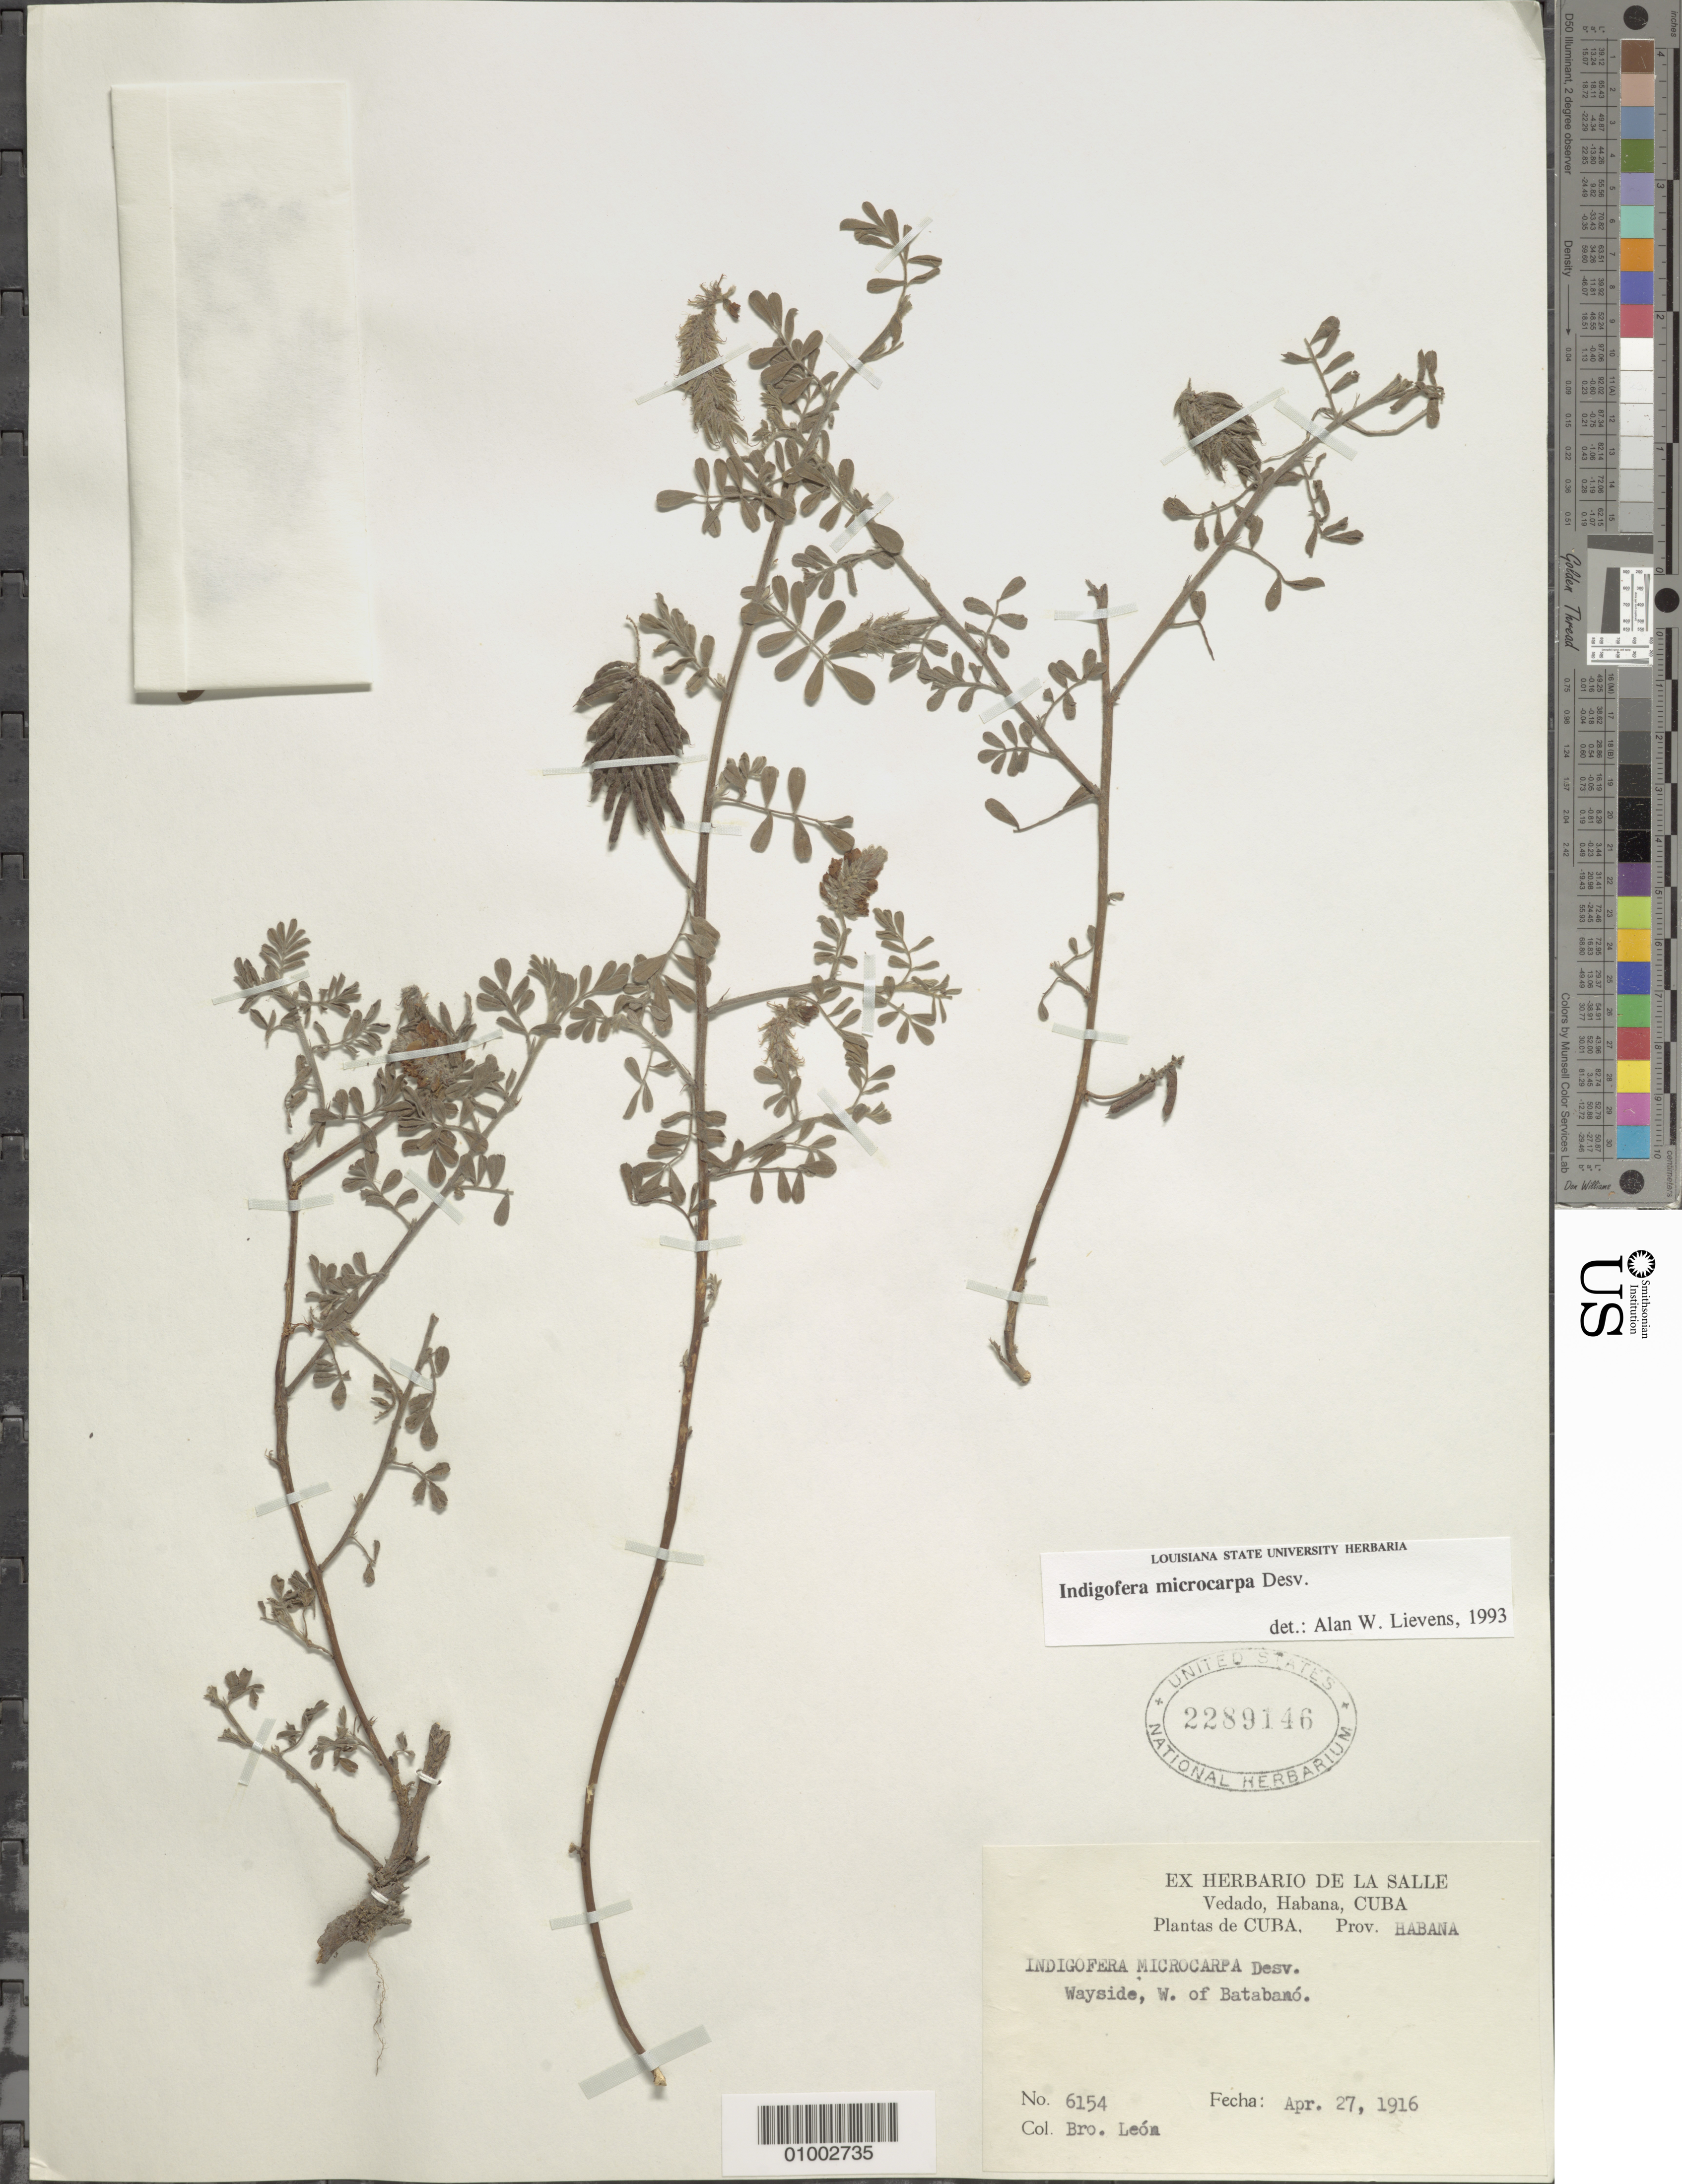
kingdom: Plantae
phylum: Tracheophyta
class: Magnoliopsida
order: Fabales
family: Fabaceae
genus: Indigofera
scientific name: Indigofera microcarpa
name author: Desv.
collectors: Bro. León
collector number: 6154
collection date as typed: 27 Apr 1916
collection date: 1916-04-27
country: Cuba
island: Cuba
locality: W of Batabano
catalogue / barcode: US 2289146